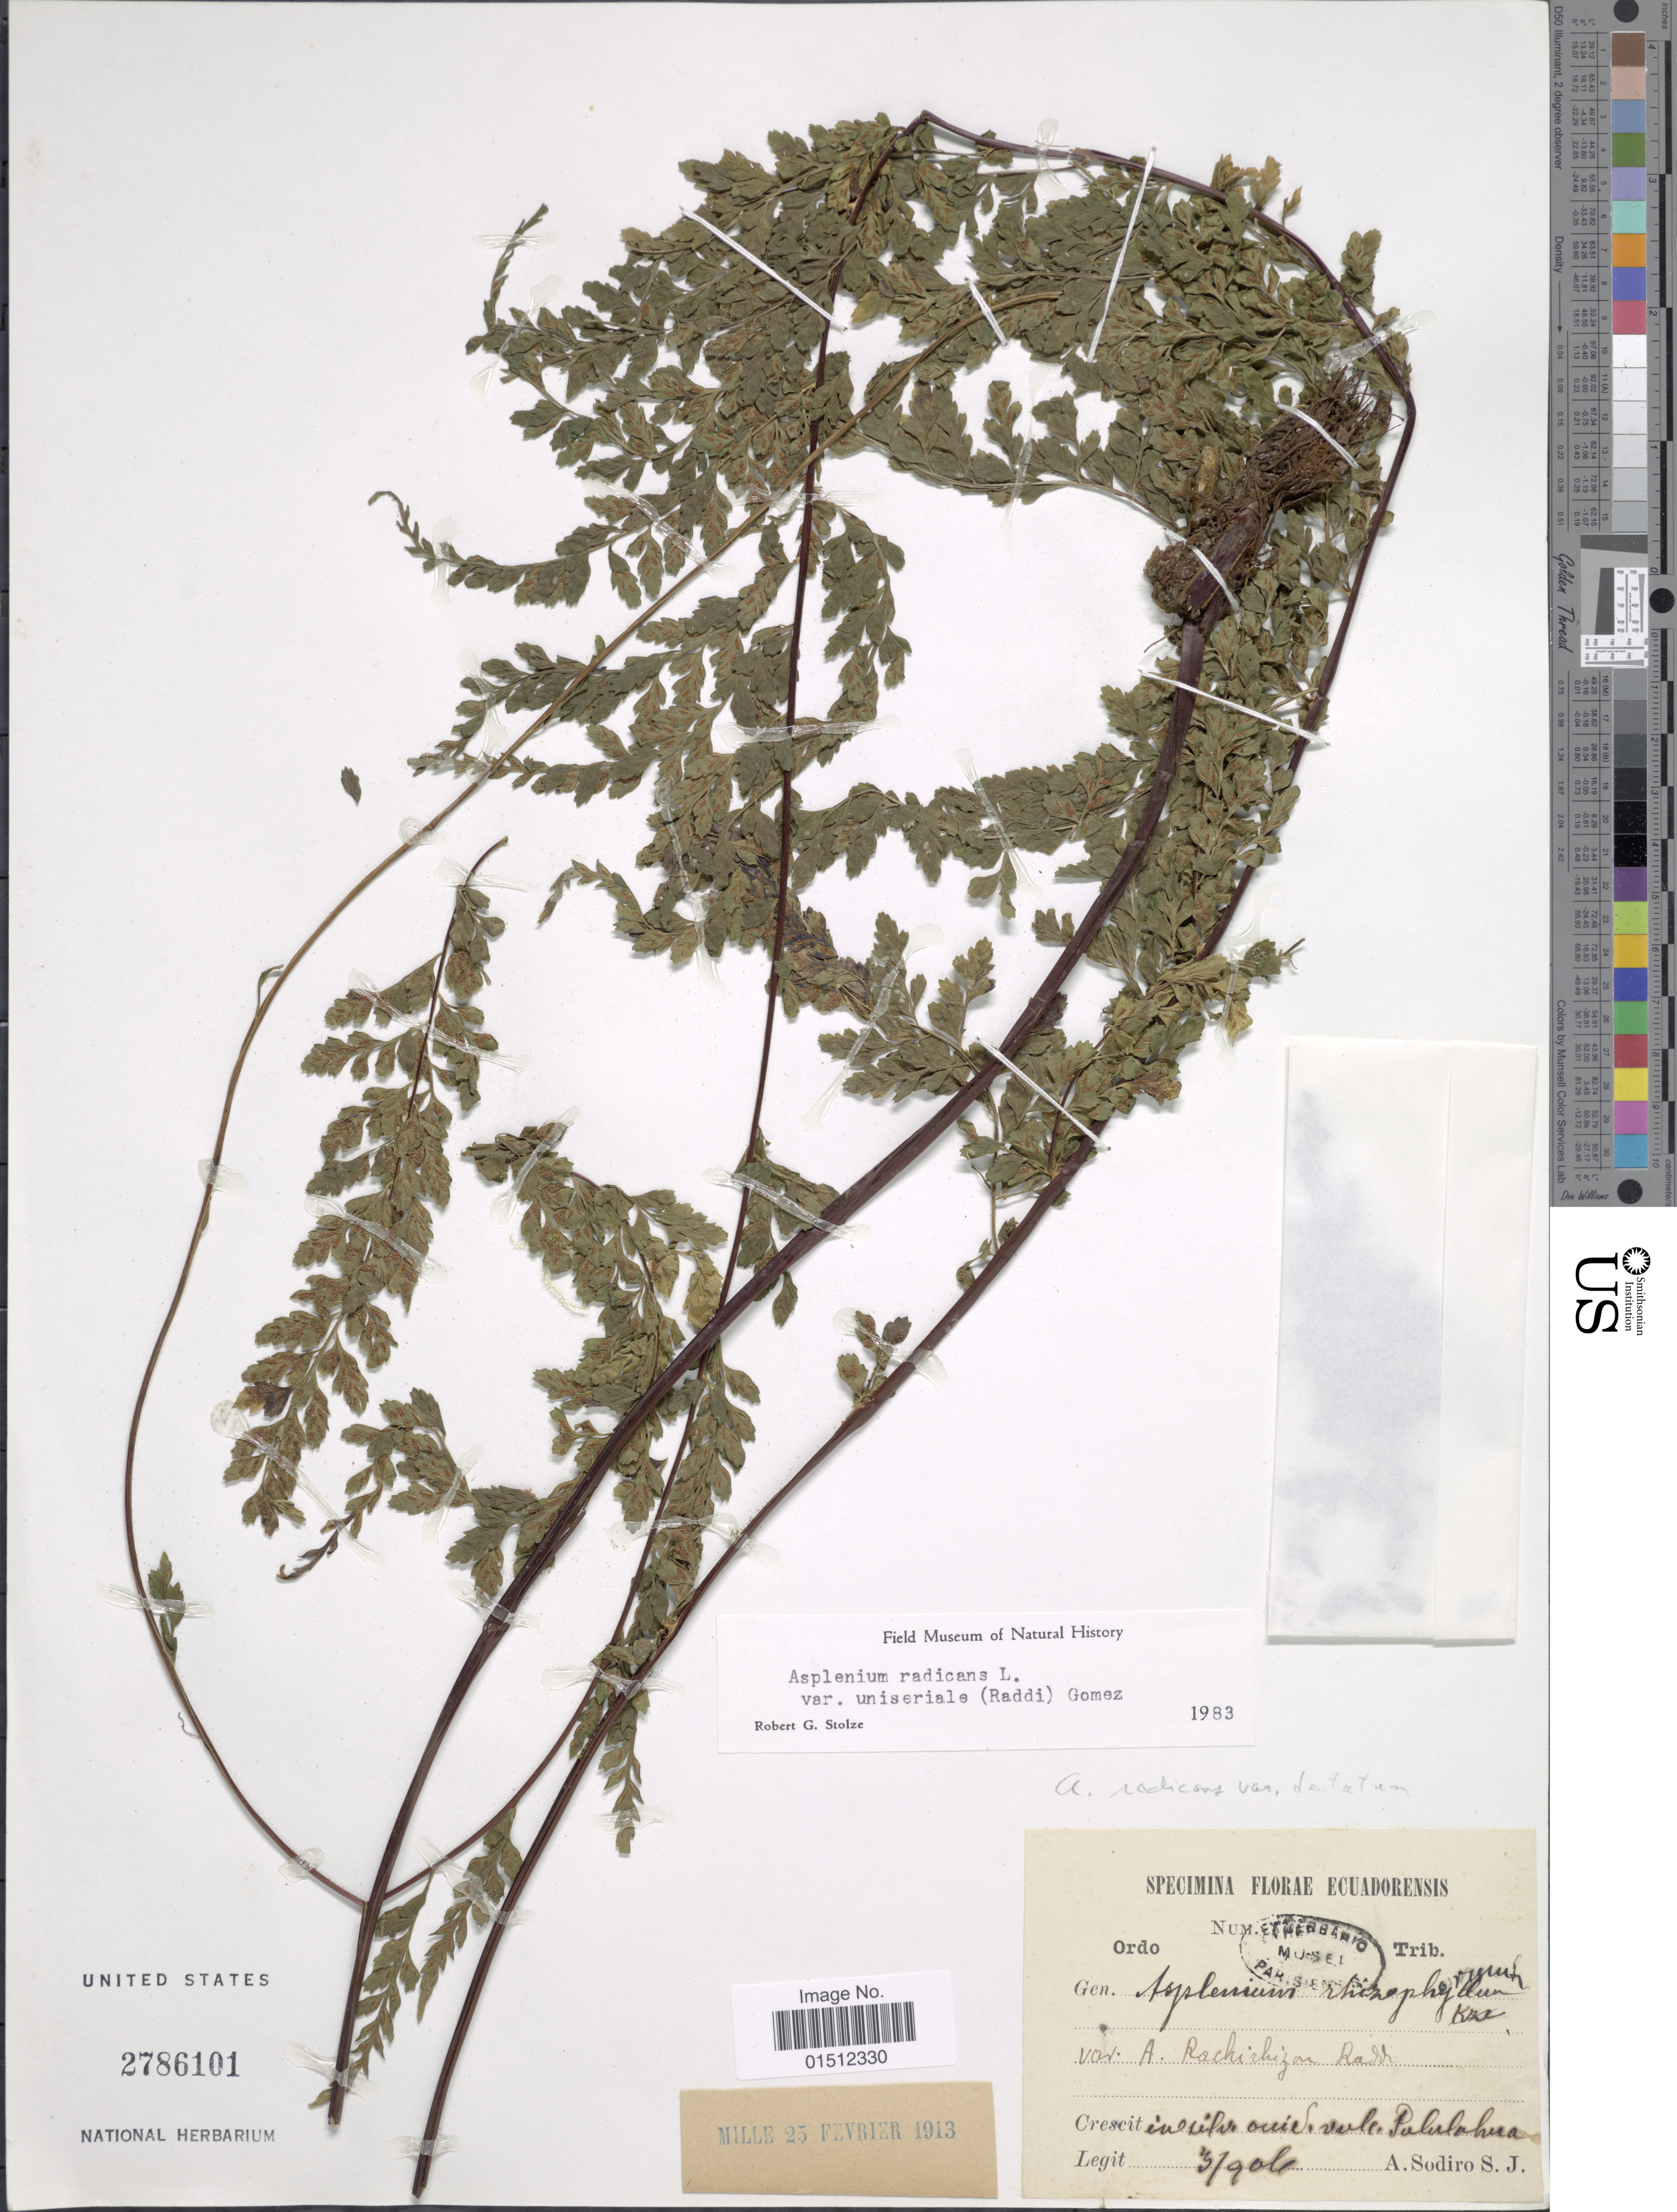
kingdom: Plantae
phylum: Tracheophyta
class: Polypodiopsida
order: Polypodiales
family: Aspleniaceae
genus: Asplenium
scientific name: Asplenium radicans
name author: L.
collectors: A. Sodiro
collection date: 1906-03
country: Ecuador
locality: Ecuadorenses, Cresit in silvi occid vulc. Puluhua.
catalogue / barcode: US 2786101